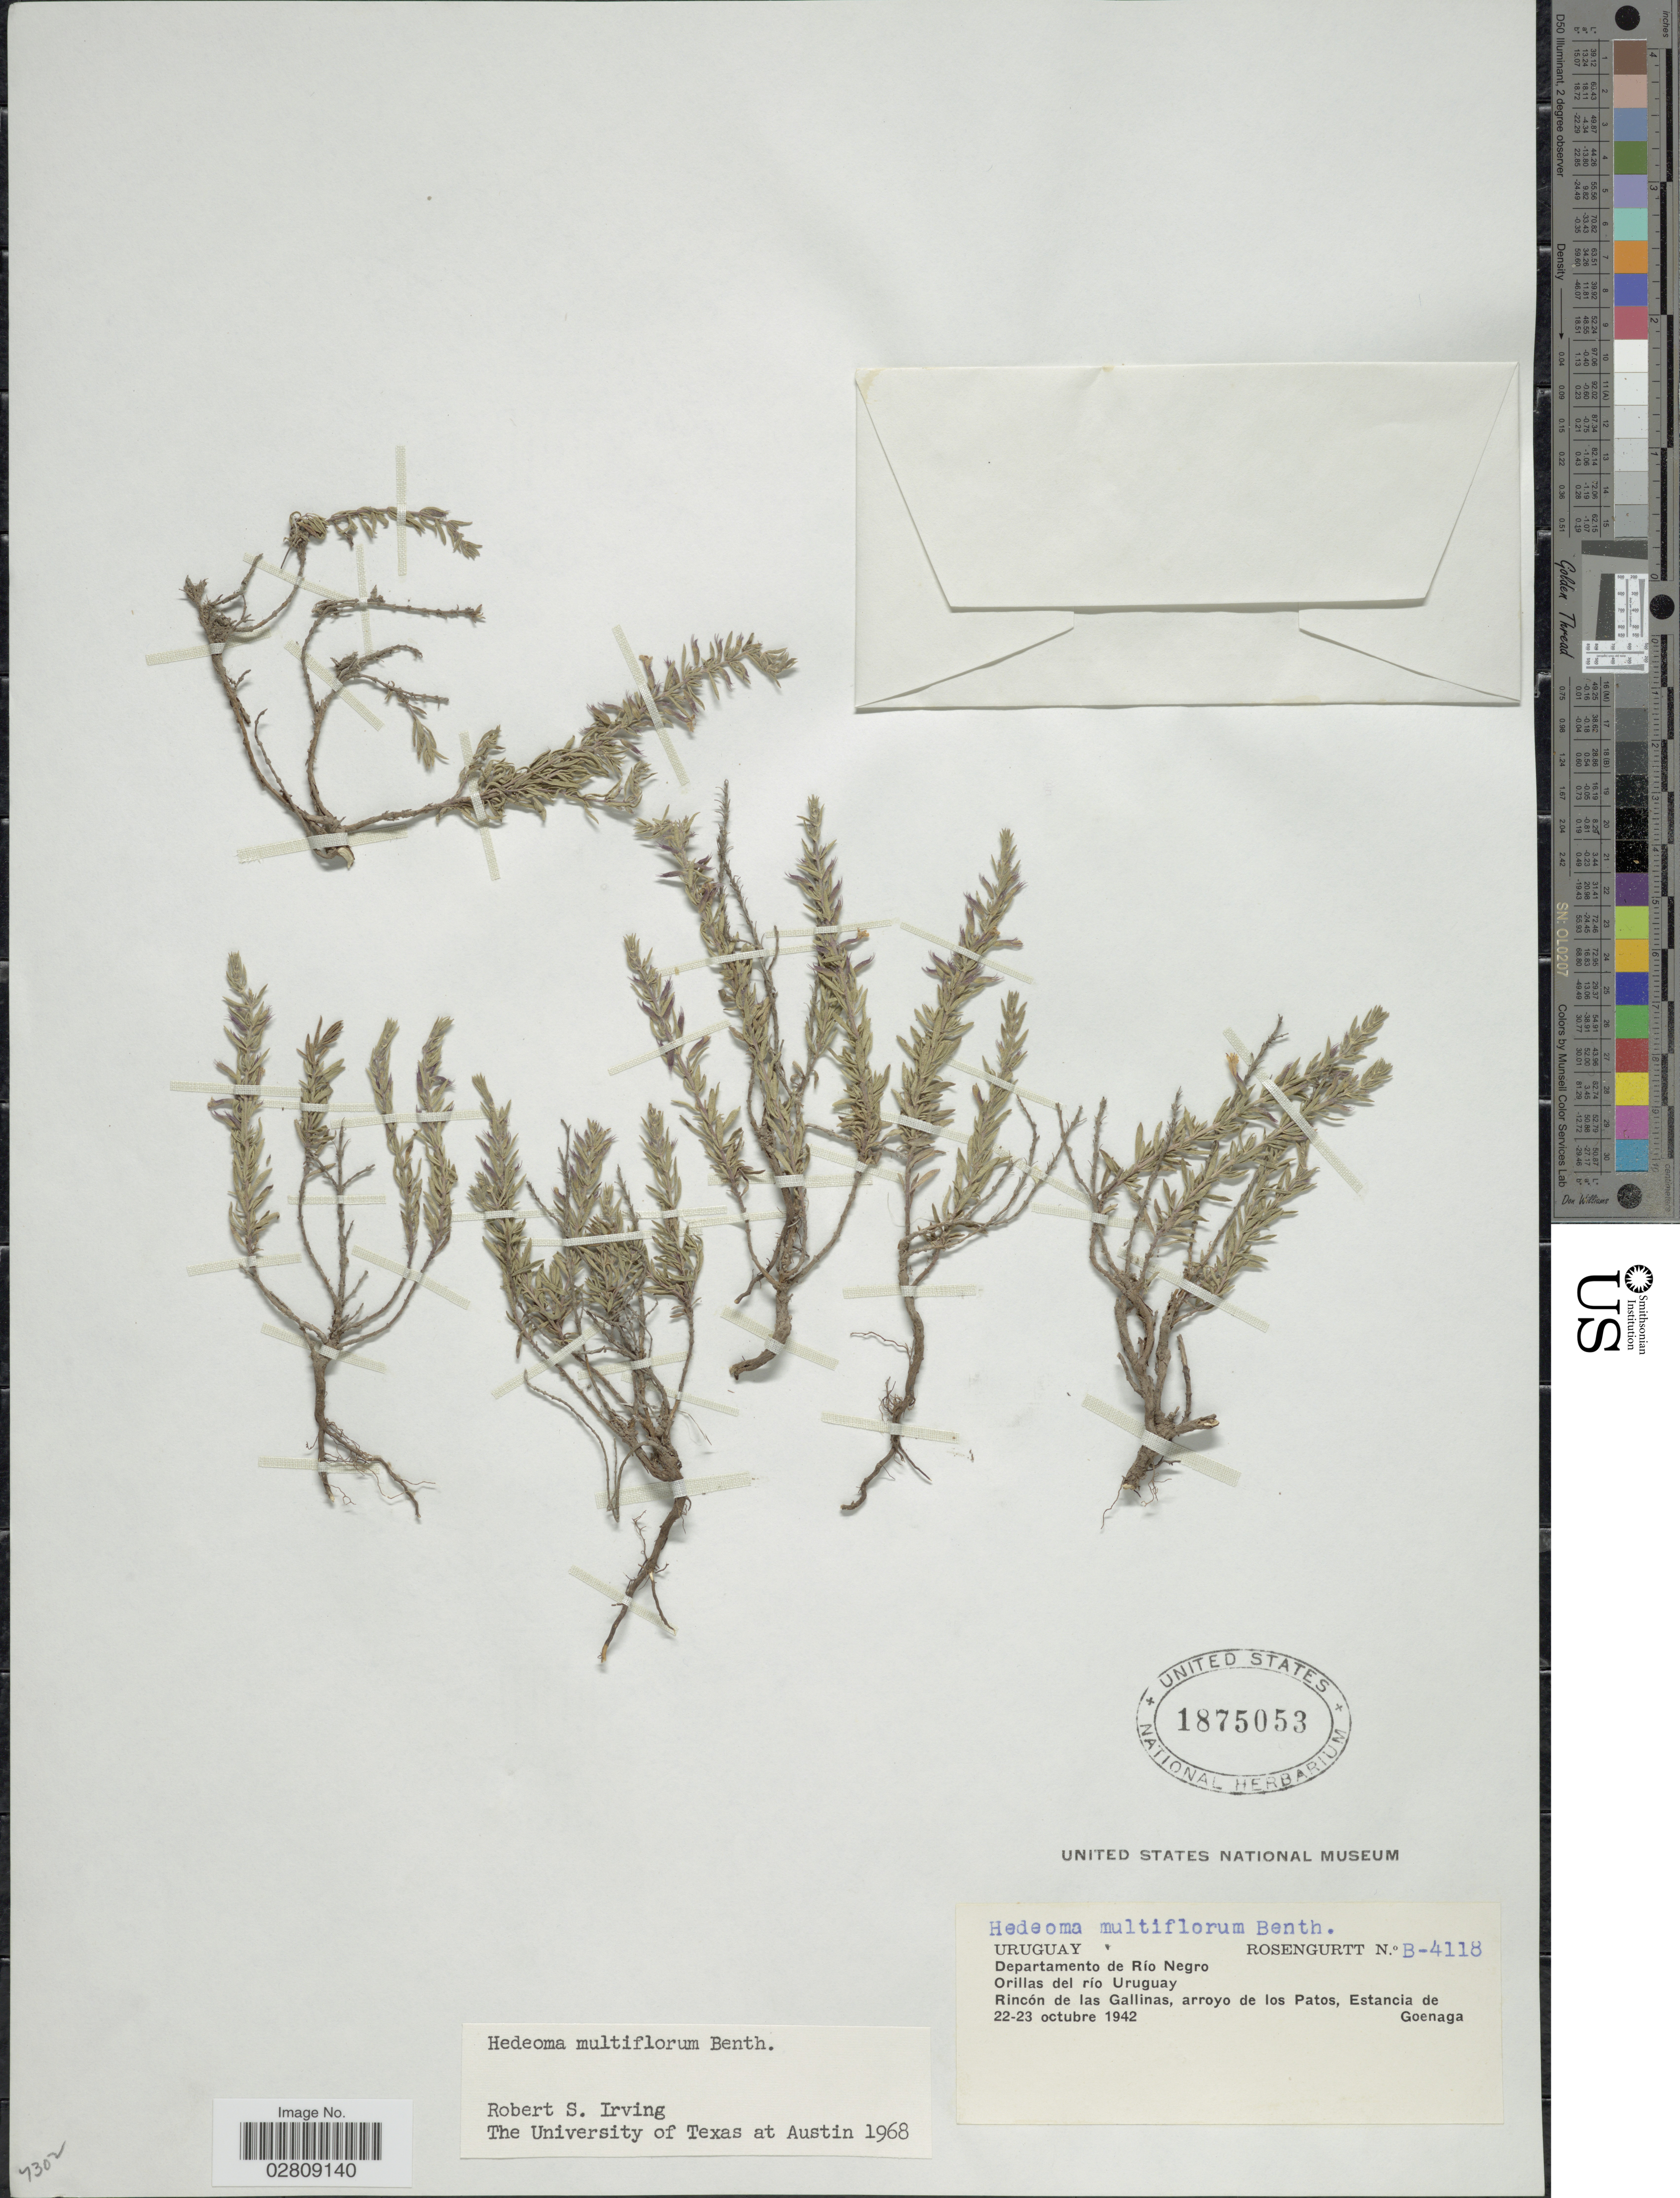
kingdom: Plantae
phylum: Tracheophyta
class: Magnoliopsida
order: Lamiales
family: Lamiaceae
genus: Hedeoma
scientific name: Hedeoma multiflora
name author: Benth.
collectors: Rosengurtt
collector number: B-4118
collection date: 1942-10-22/1942-10-23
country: Uruguay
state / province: Rio Negro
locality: Departamento de Río Negro, Orillas del río Uruguay, Rincón de las Gallinas, arroyo de los Patos, Estancia de Goenaga.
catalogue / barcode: US 1875053